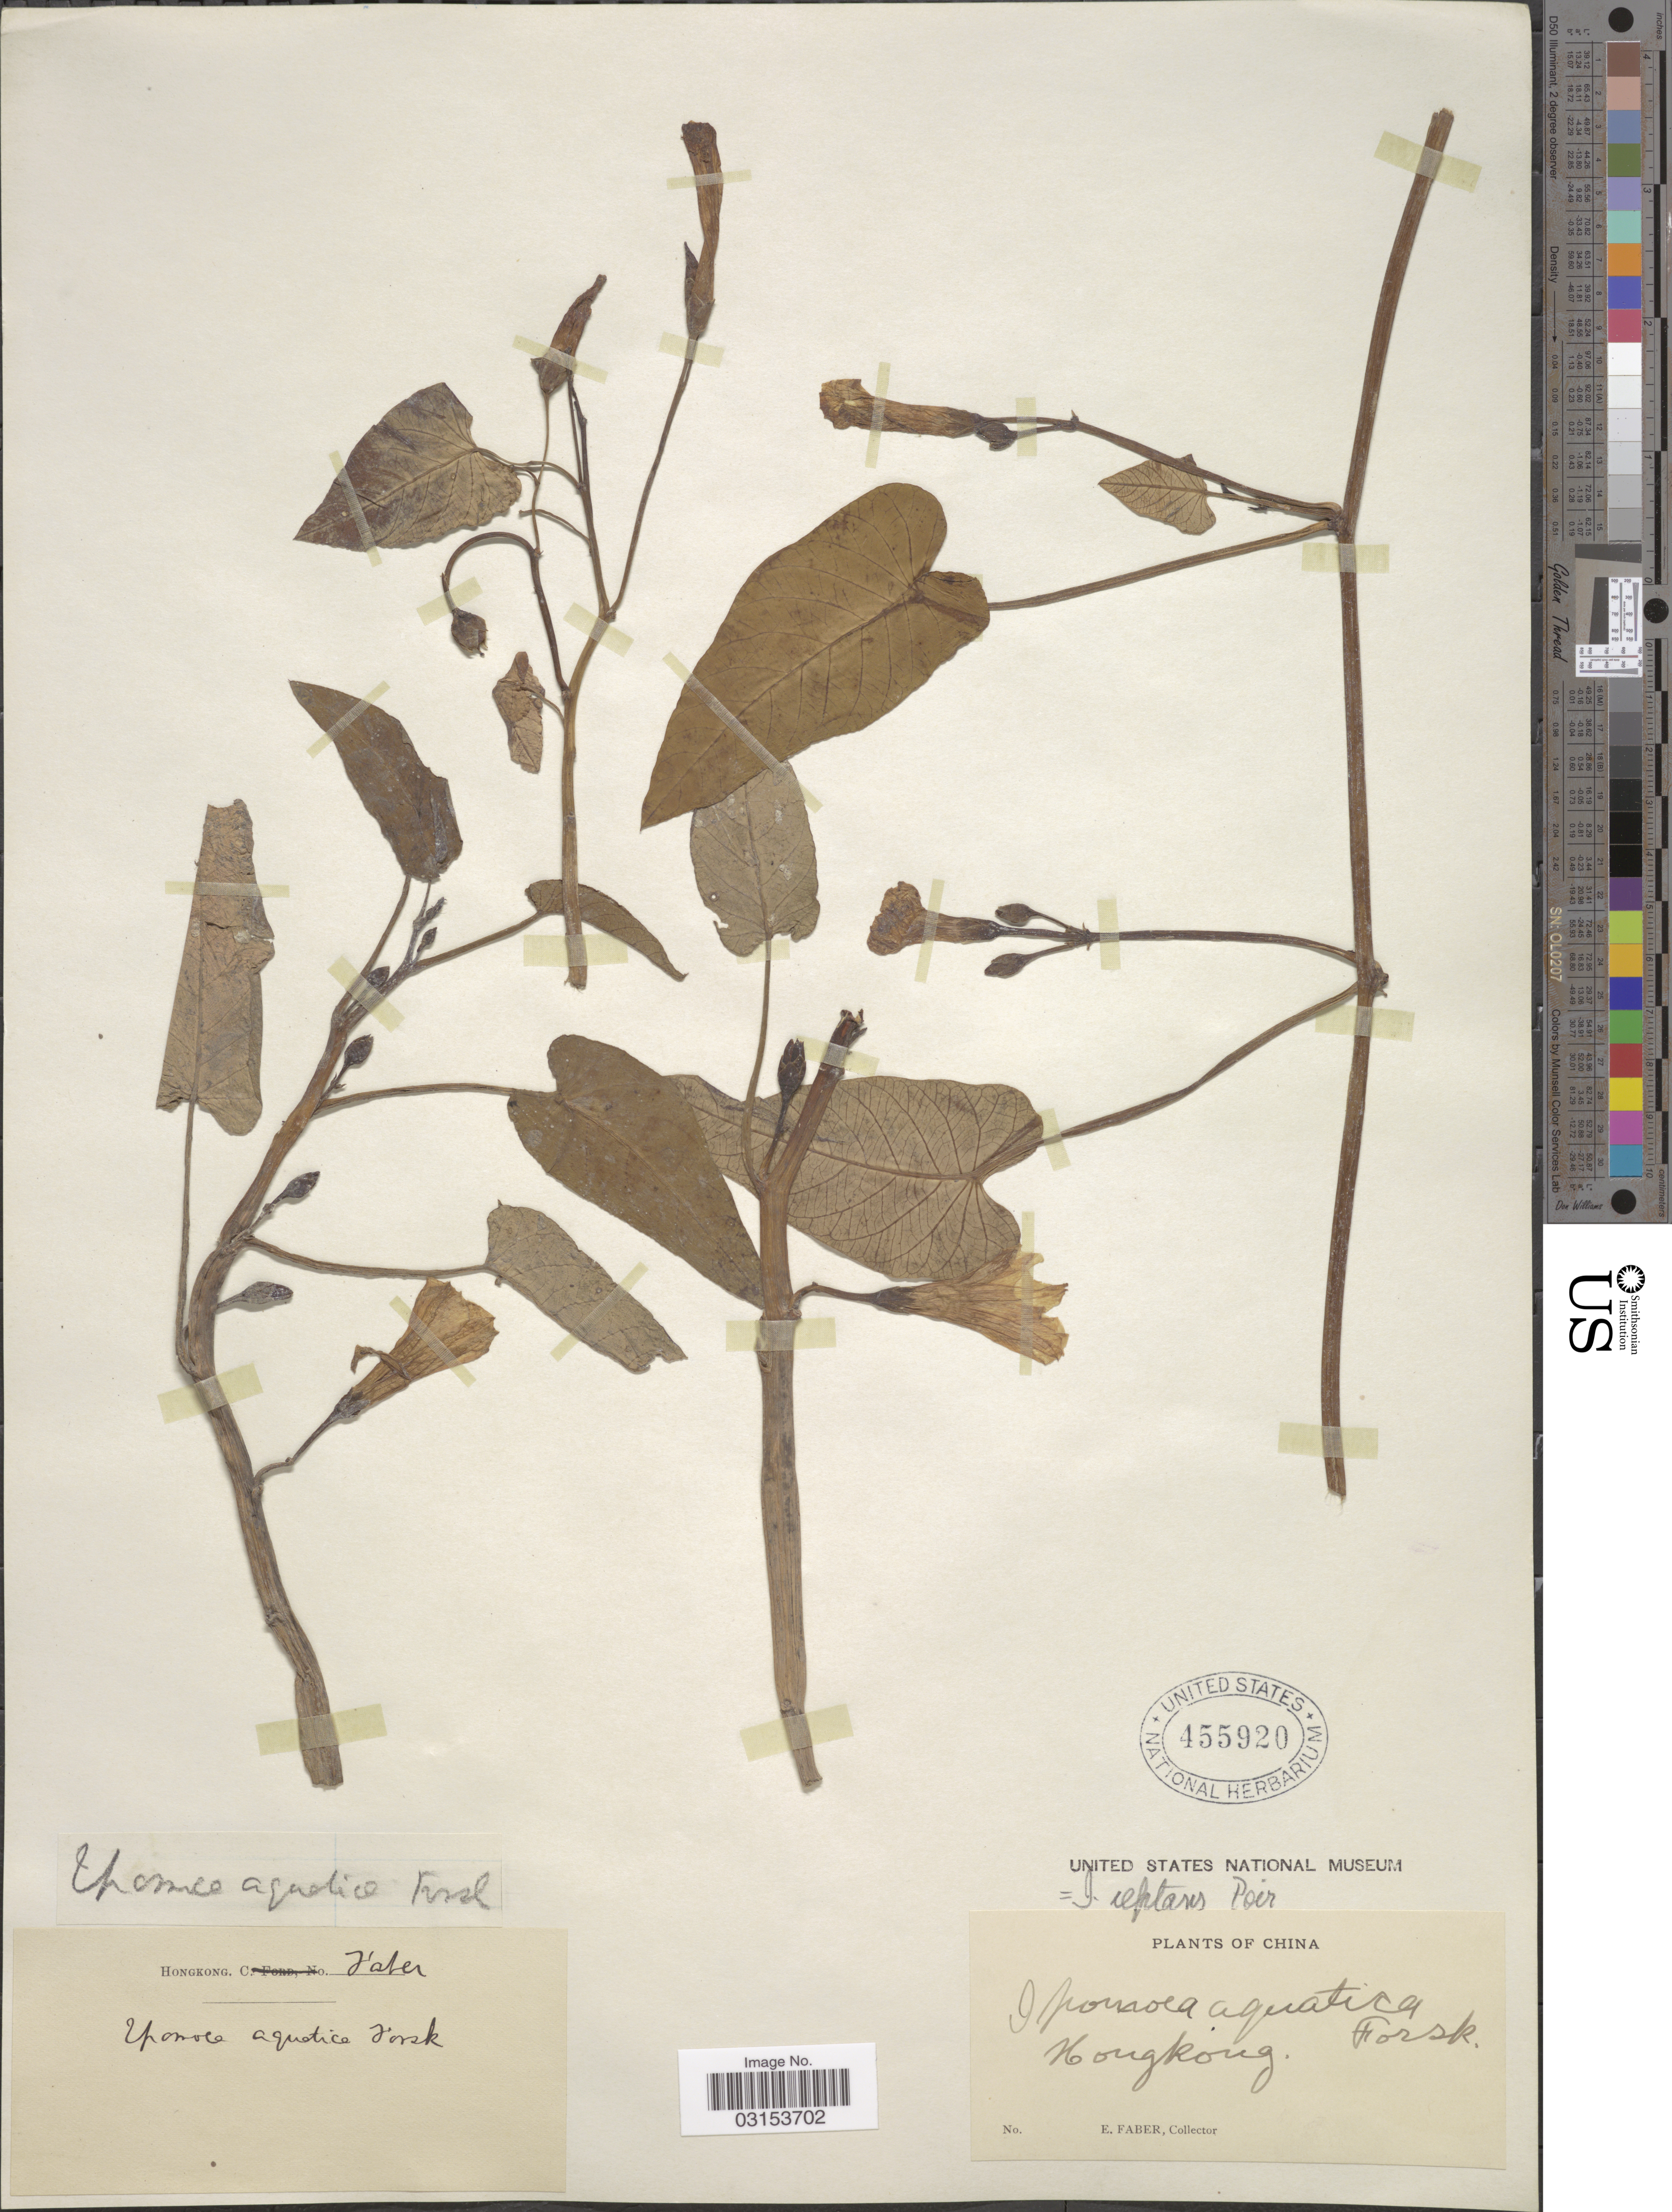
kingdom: Plantae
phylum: Tracheophyta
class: Magnoliopsida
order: Solanales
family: Convolvulaceae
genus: Ipomoea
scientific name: Ipomoea aquatica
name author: Forssk.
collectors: E. Faber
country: China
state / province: Hong Kong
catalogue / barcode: US 455920